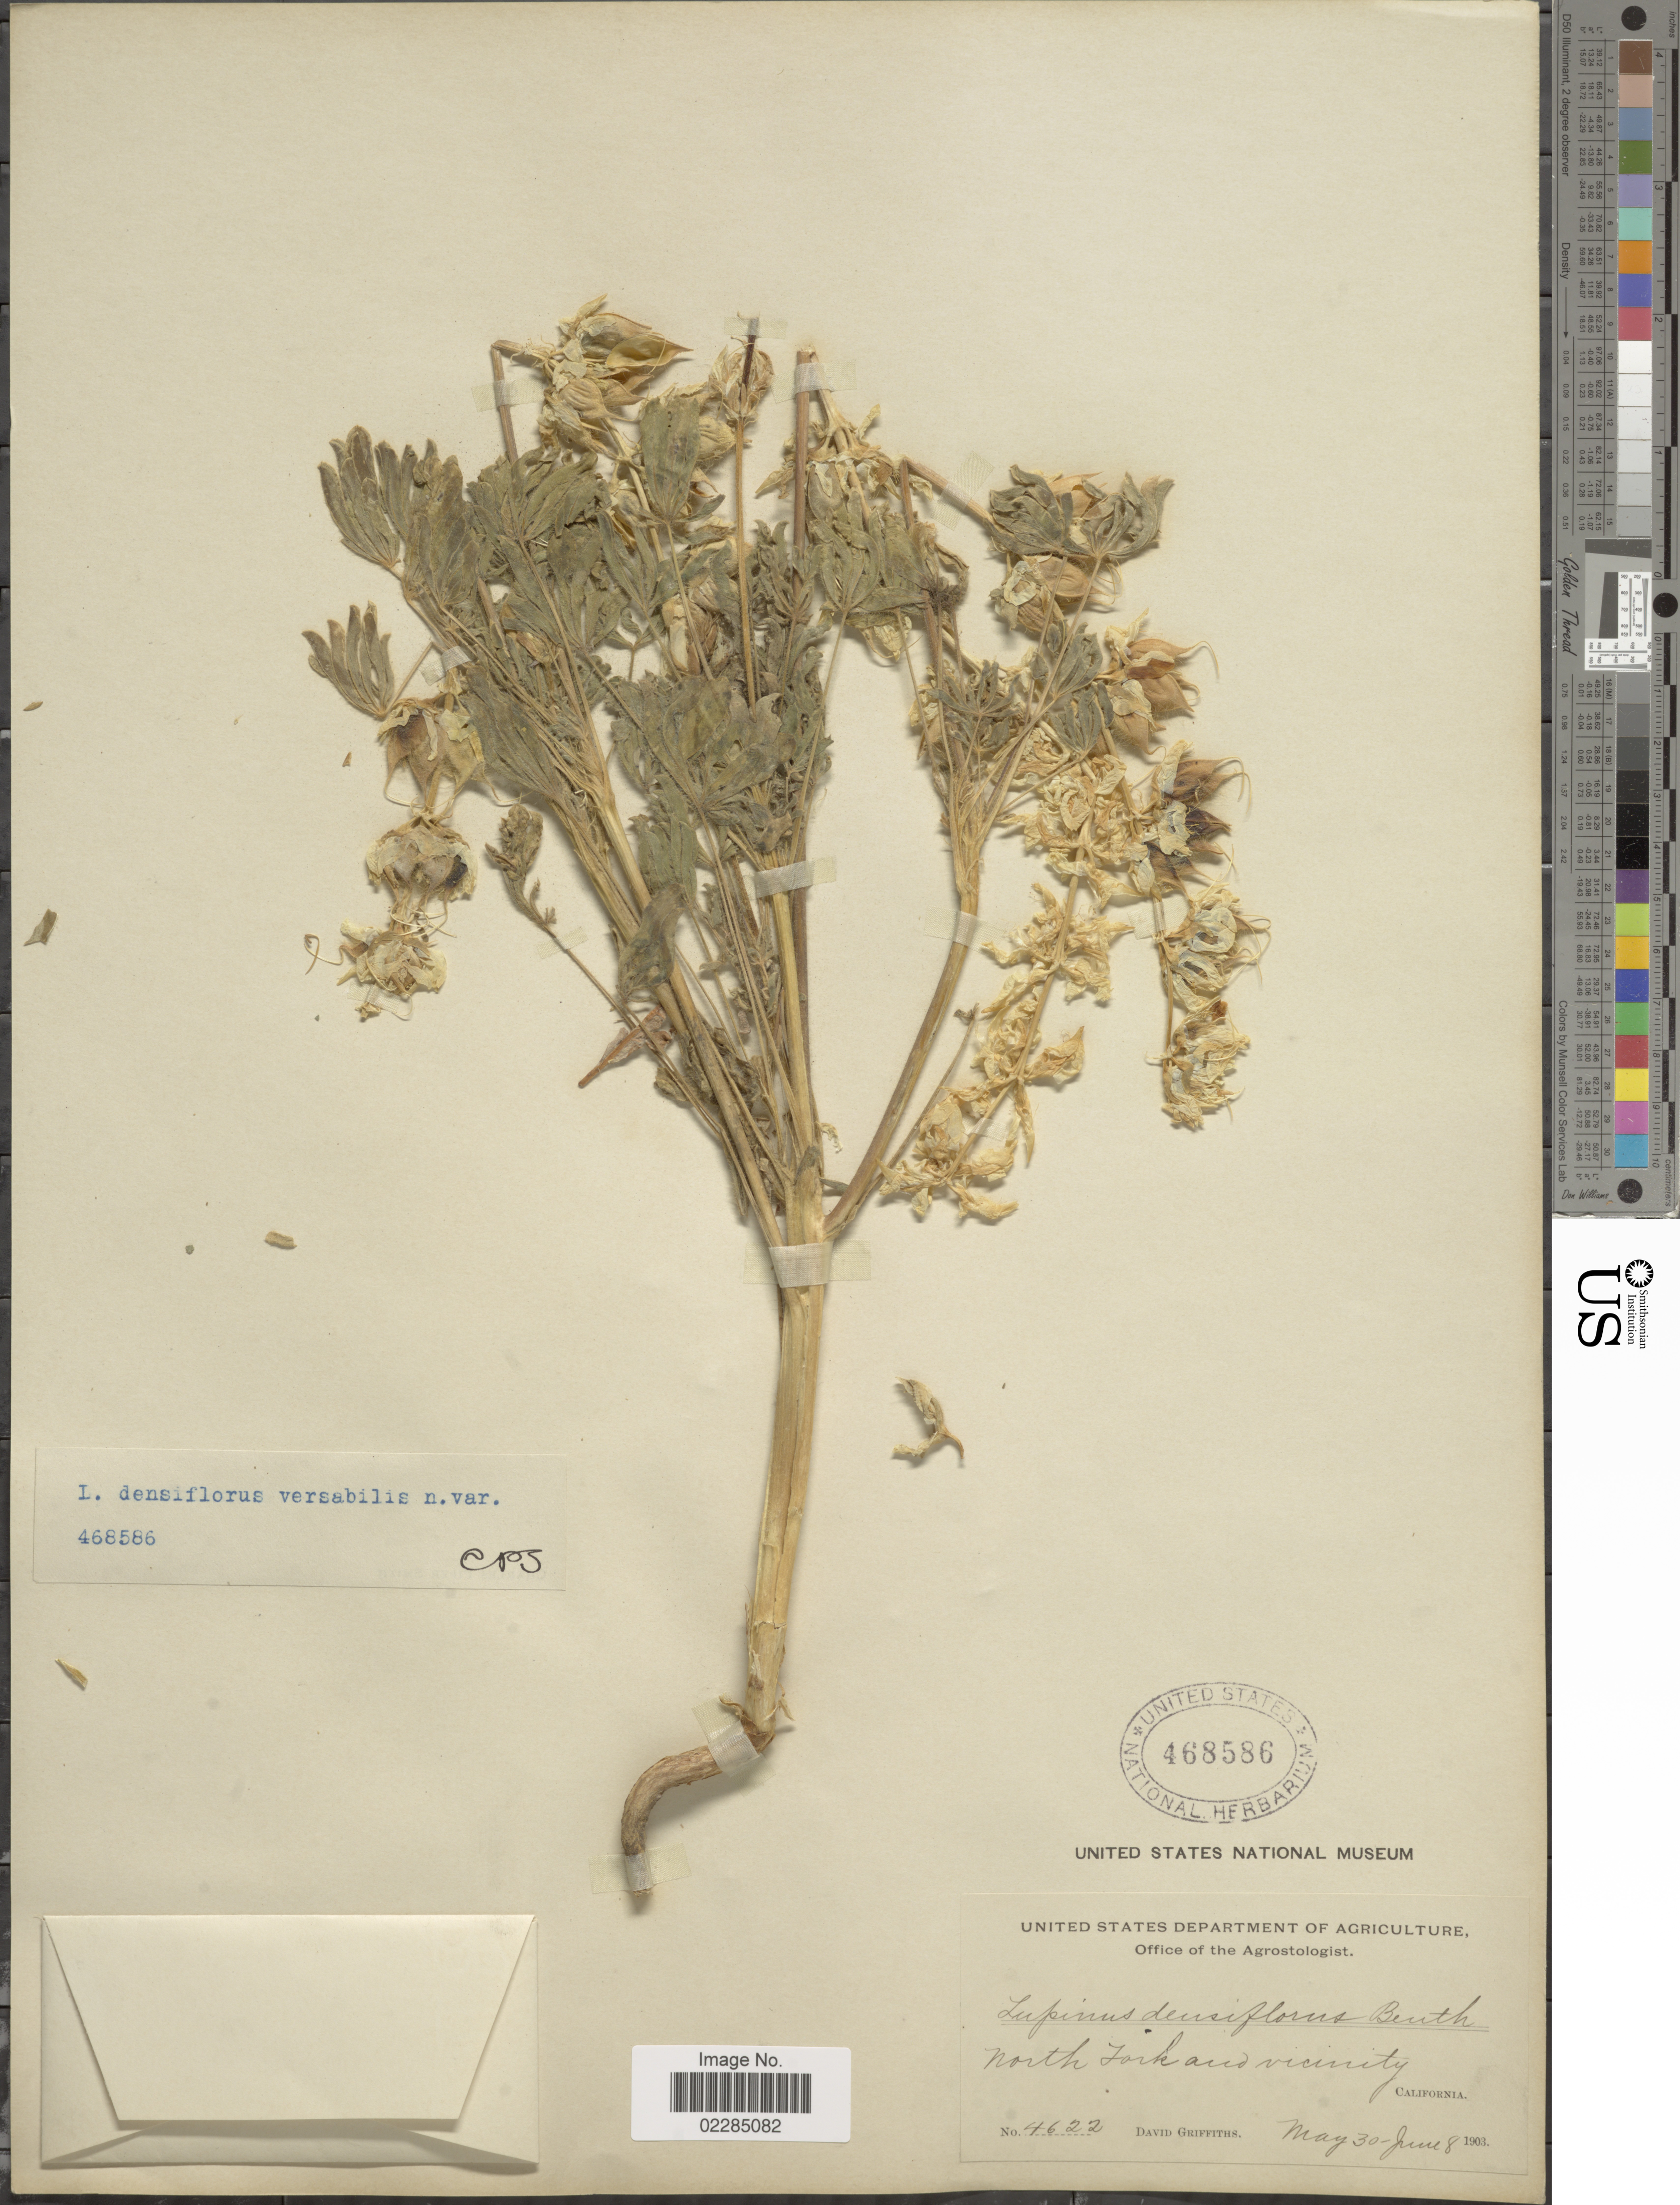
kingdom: Plantae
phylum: Tracheophyta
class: Magnoliopsida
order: Fabales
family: Fabaceae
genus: Lupinus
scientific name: Lupinus densiflorus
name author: Benth.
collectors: D. Griffiths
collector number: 4622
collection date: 1903-05-30/1903-06-08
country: United States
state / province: California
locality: North Fork and vicinity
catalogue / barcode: US 468586